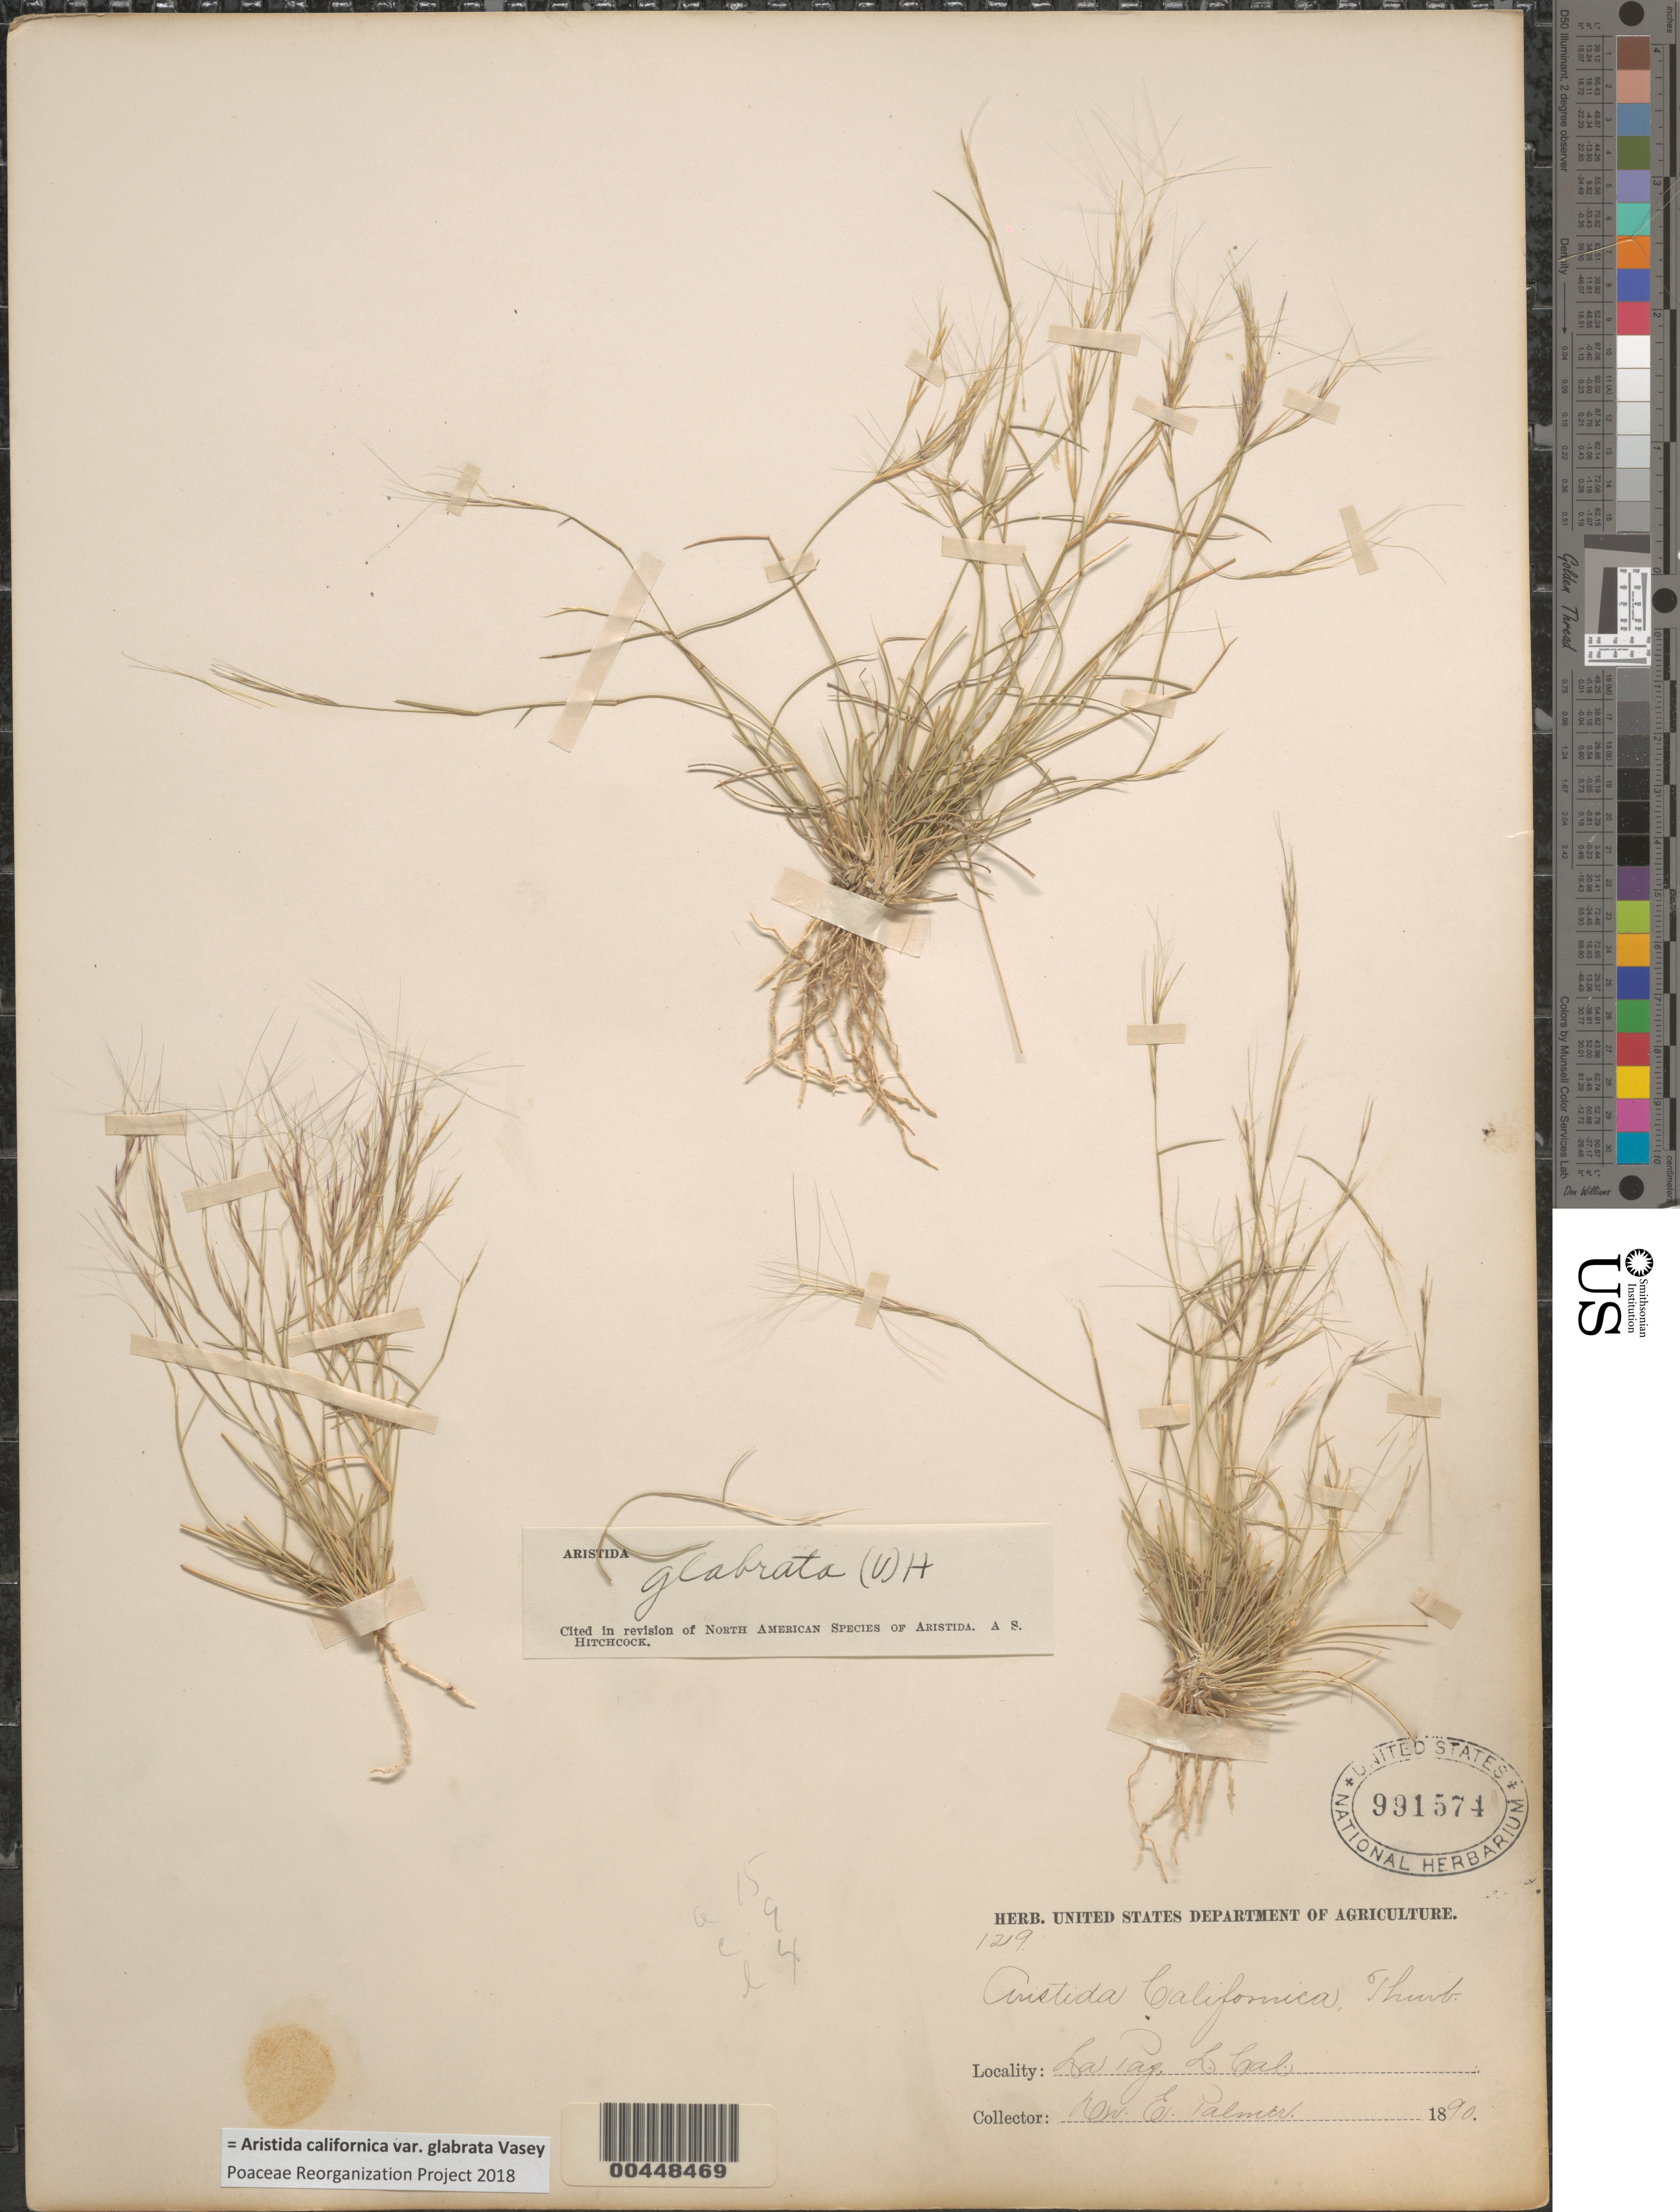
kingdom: Plantae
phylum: Tracheophyta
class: Liliopsida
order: Poales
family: Poaceae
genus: Aristida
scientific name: Aristida californica var. glabrata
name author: Vasey in Brandegee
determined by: Poaceae Reorganization Project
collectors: E. Palmer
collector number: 129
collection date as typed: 1890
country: Mexico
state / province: Baja California Sur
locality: La Paz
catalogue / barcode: US 991574